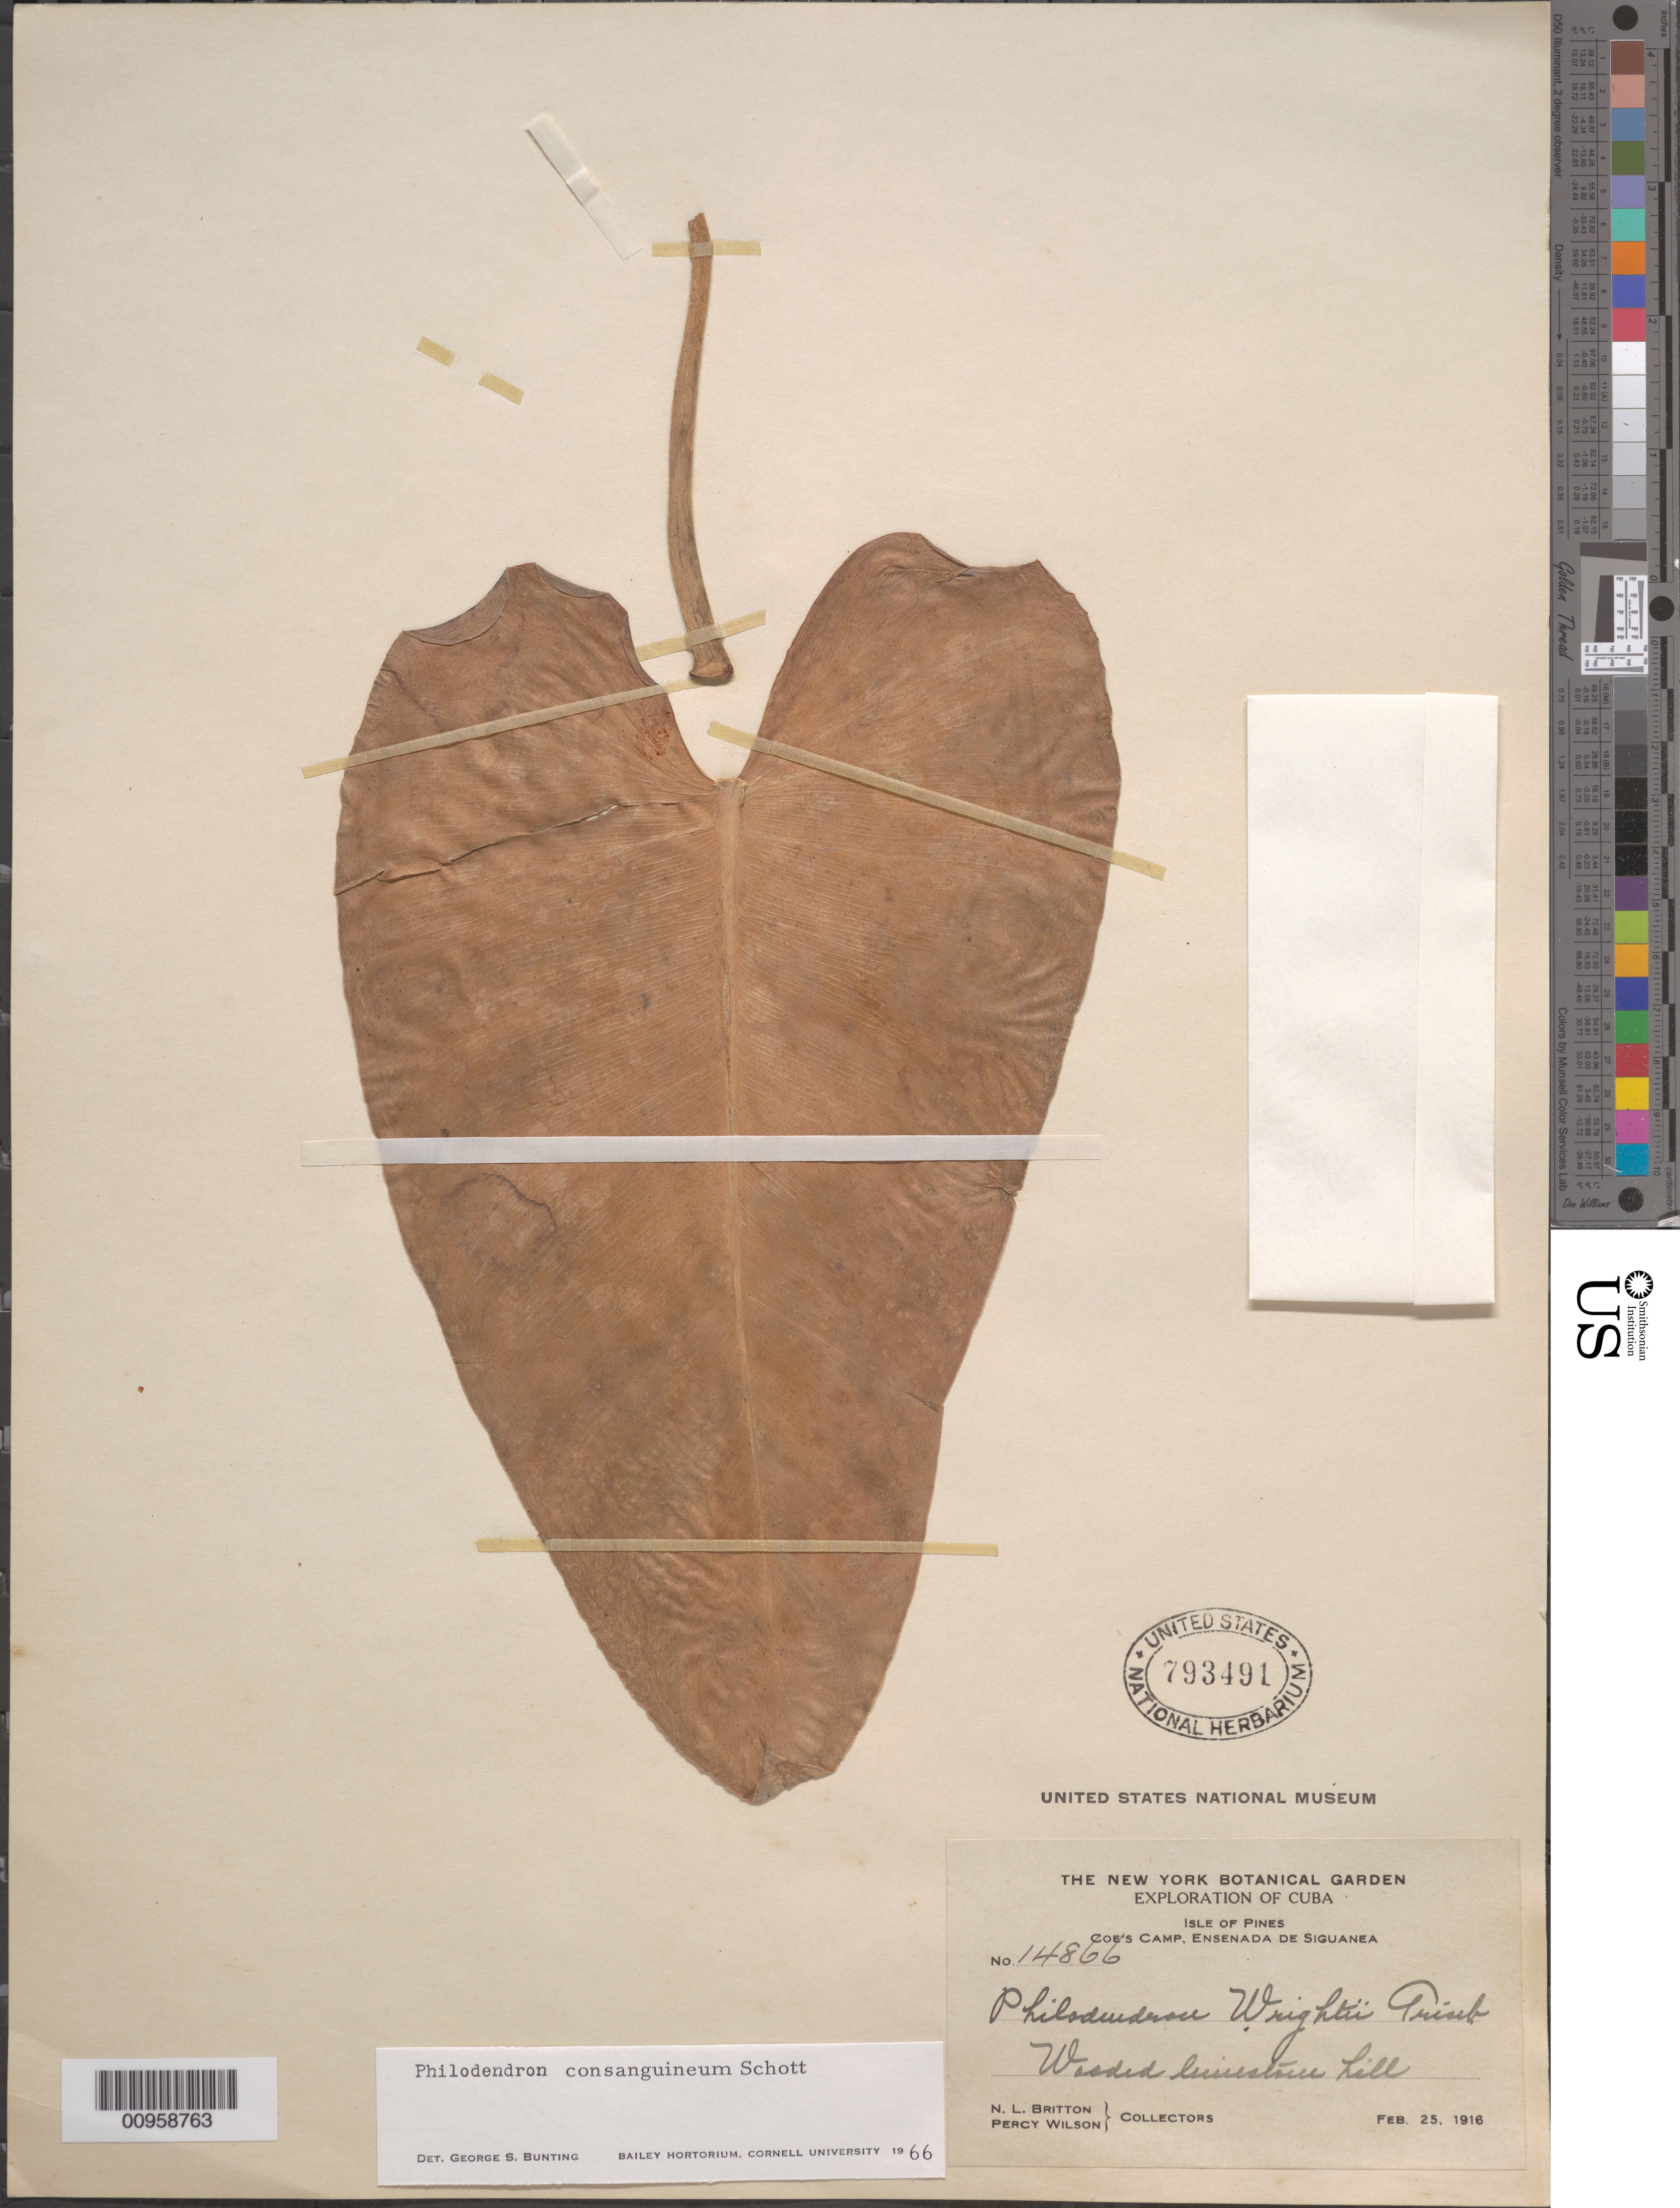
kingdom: Plantae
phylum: Tracheophyta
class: Liliopsida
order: Alismatales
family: Araceae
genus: Philodendron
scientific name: Philodendron consanguineum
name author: Schott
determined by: Bunting, G. S.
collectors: N. Britton & P. Wilson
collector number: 14866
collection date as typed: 25 Feb 1916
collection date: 1916-02-25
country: Cuba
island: Isla de la Juventud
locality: Coe's Camp, Ensenada de Siguanea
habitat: Wooded limestone hill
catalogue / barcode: US 793491